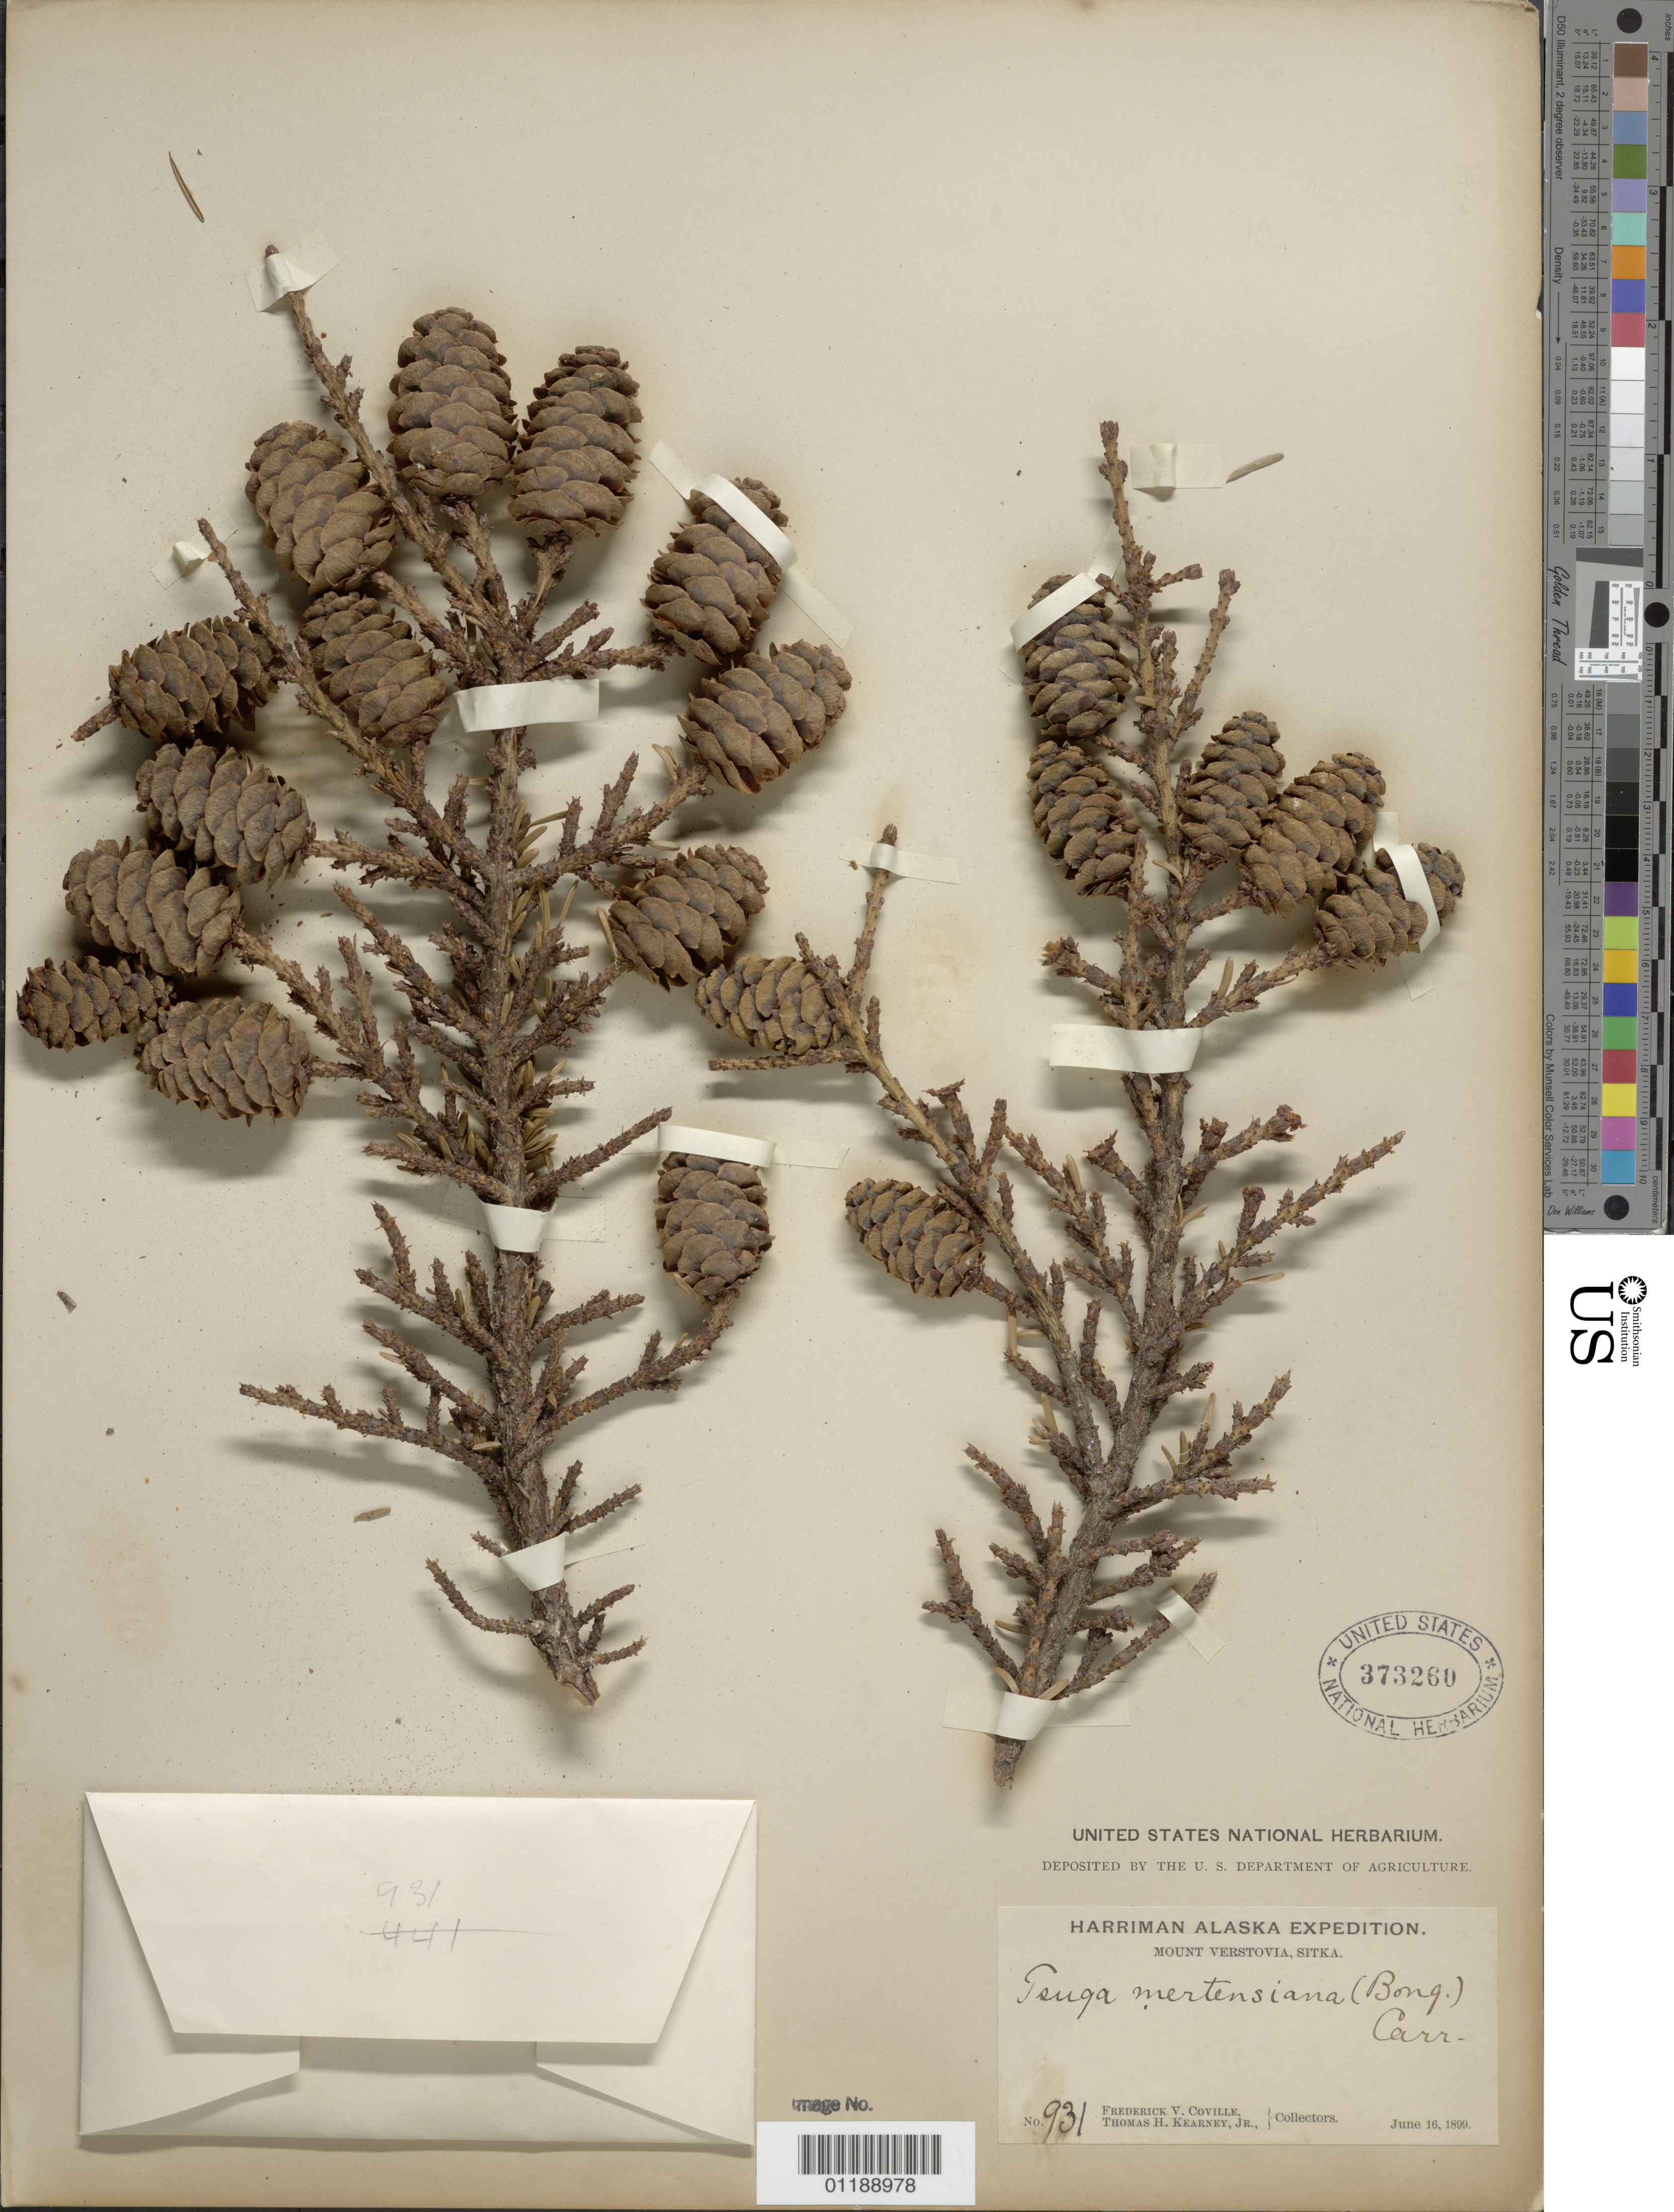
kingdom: Plantae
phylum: Tracheophyta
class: Pinopsida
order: Pinales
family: Pinaceae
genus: Tsuga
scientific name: Tsuga mertensiana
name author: (Bong.) Carrière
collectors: F. V. Coville & T. H. Kearney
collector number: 931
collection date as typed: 16 Jun 1899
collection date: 1899-06-16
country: United States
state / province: Alaska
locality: Mount Verstovia, Sitka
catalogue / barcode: US 373260